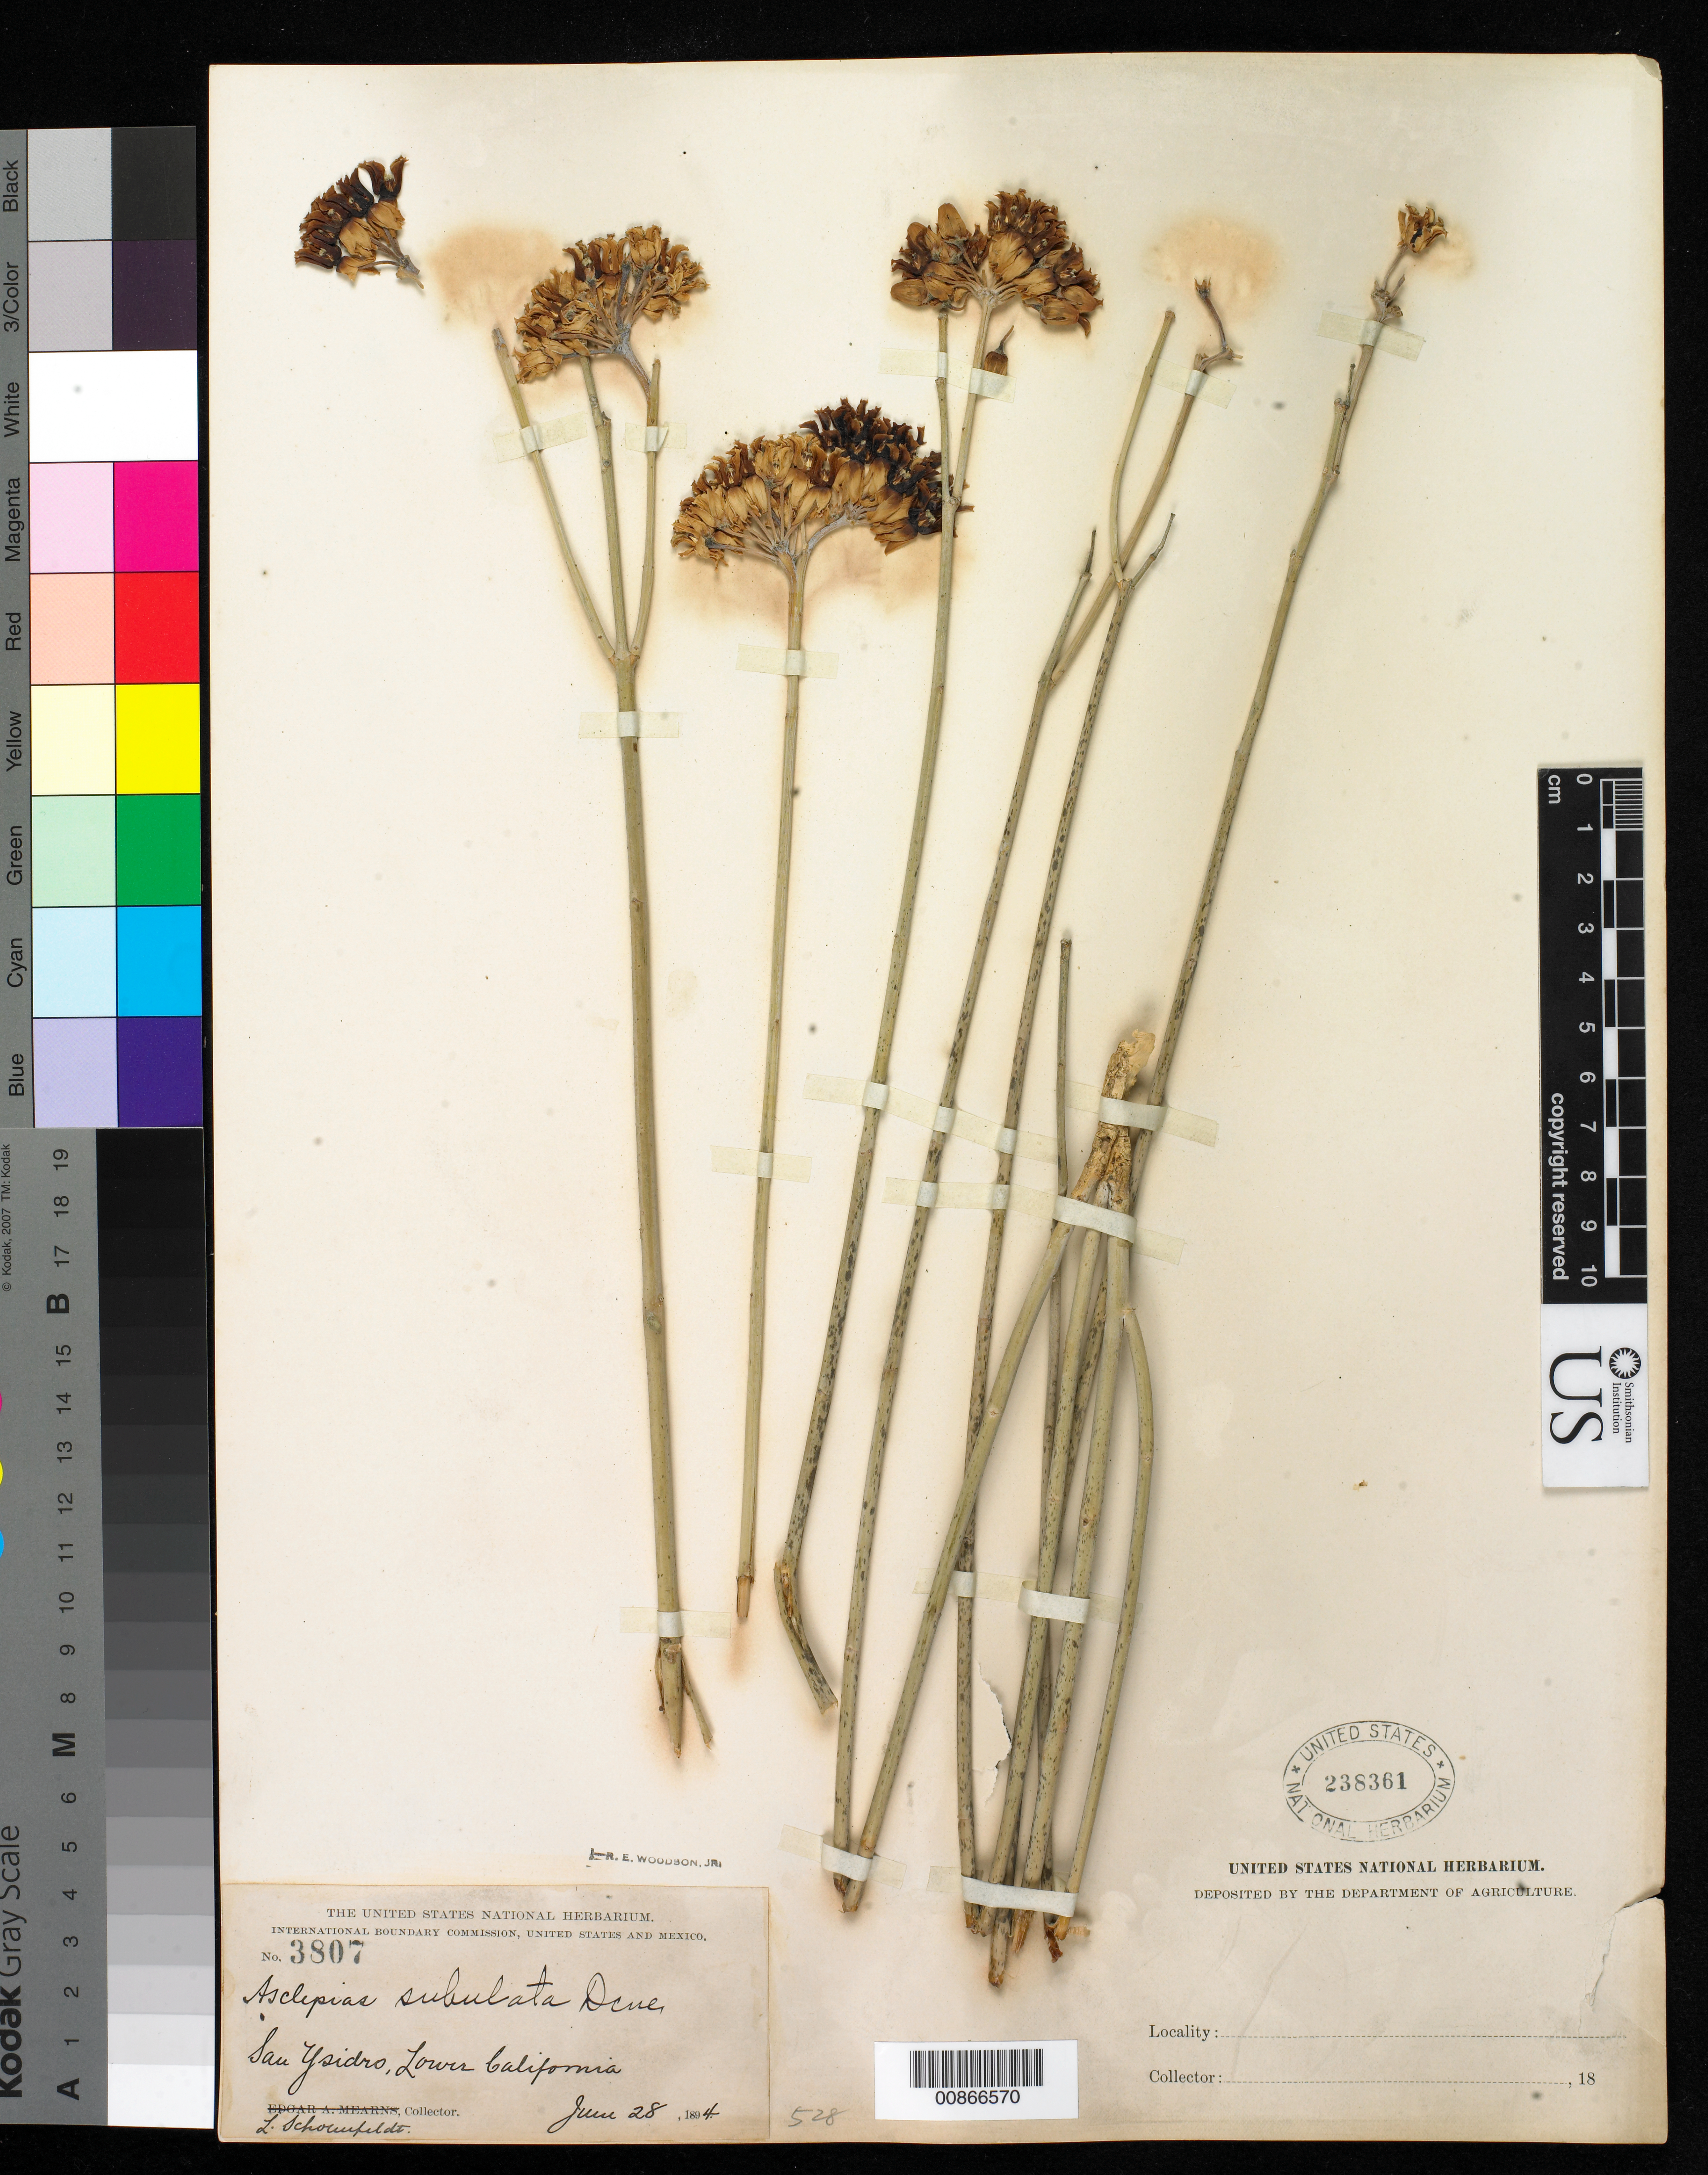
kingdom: Plantae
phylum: Tracheophyta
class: Magnoliopsida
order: Gentianales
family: Apocynaceae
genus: Asclepias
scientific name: Asclepias subulata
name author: Decne.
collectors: L. Schoenfeldt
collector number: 3807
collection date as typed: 28 Jun 1894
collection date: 1894-06-28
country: Mexico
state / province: Baja California Norte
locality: San Ysidro, Baja California.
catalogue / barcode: US 238361